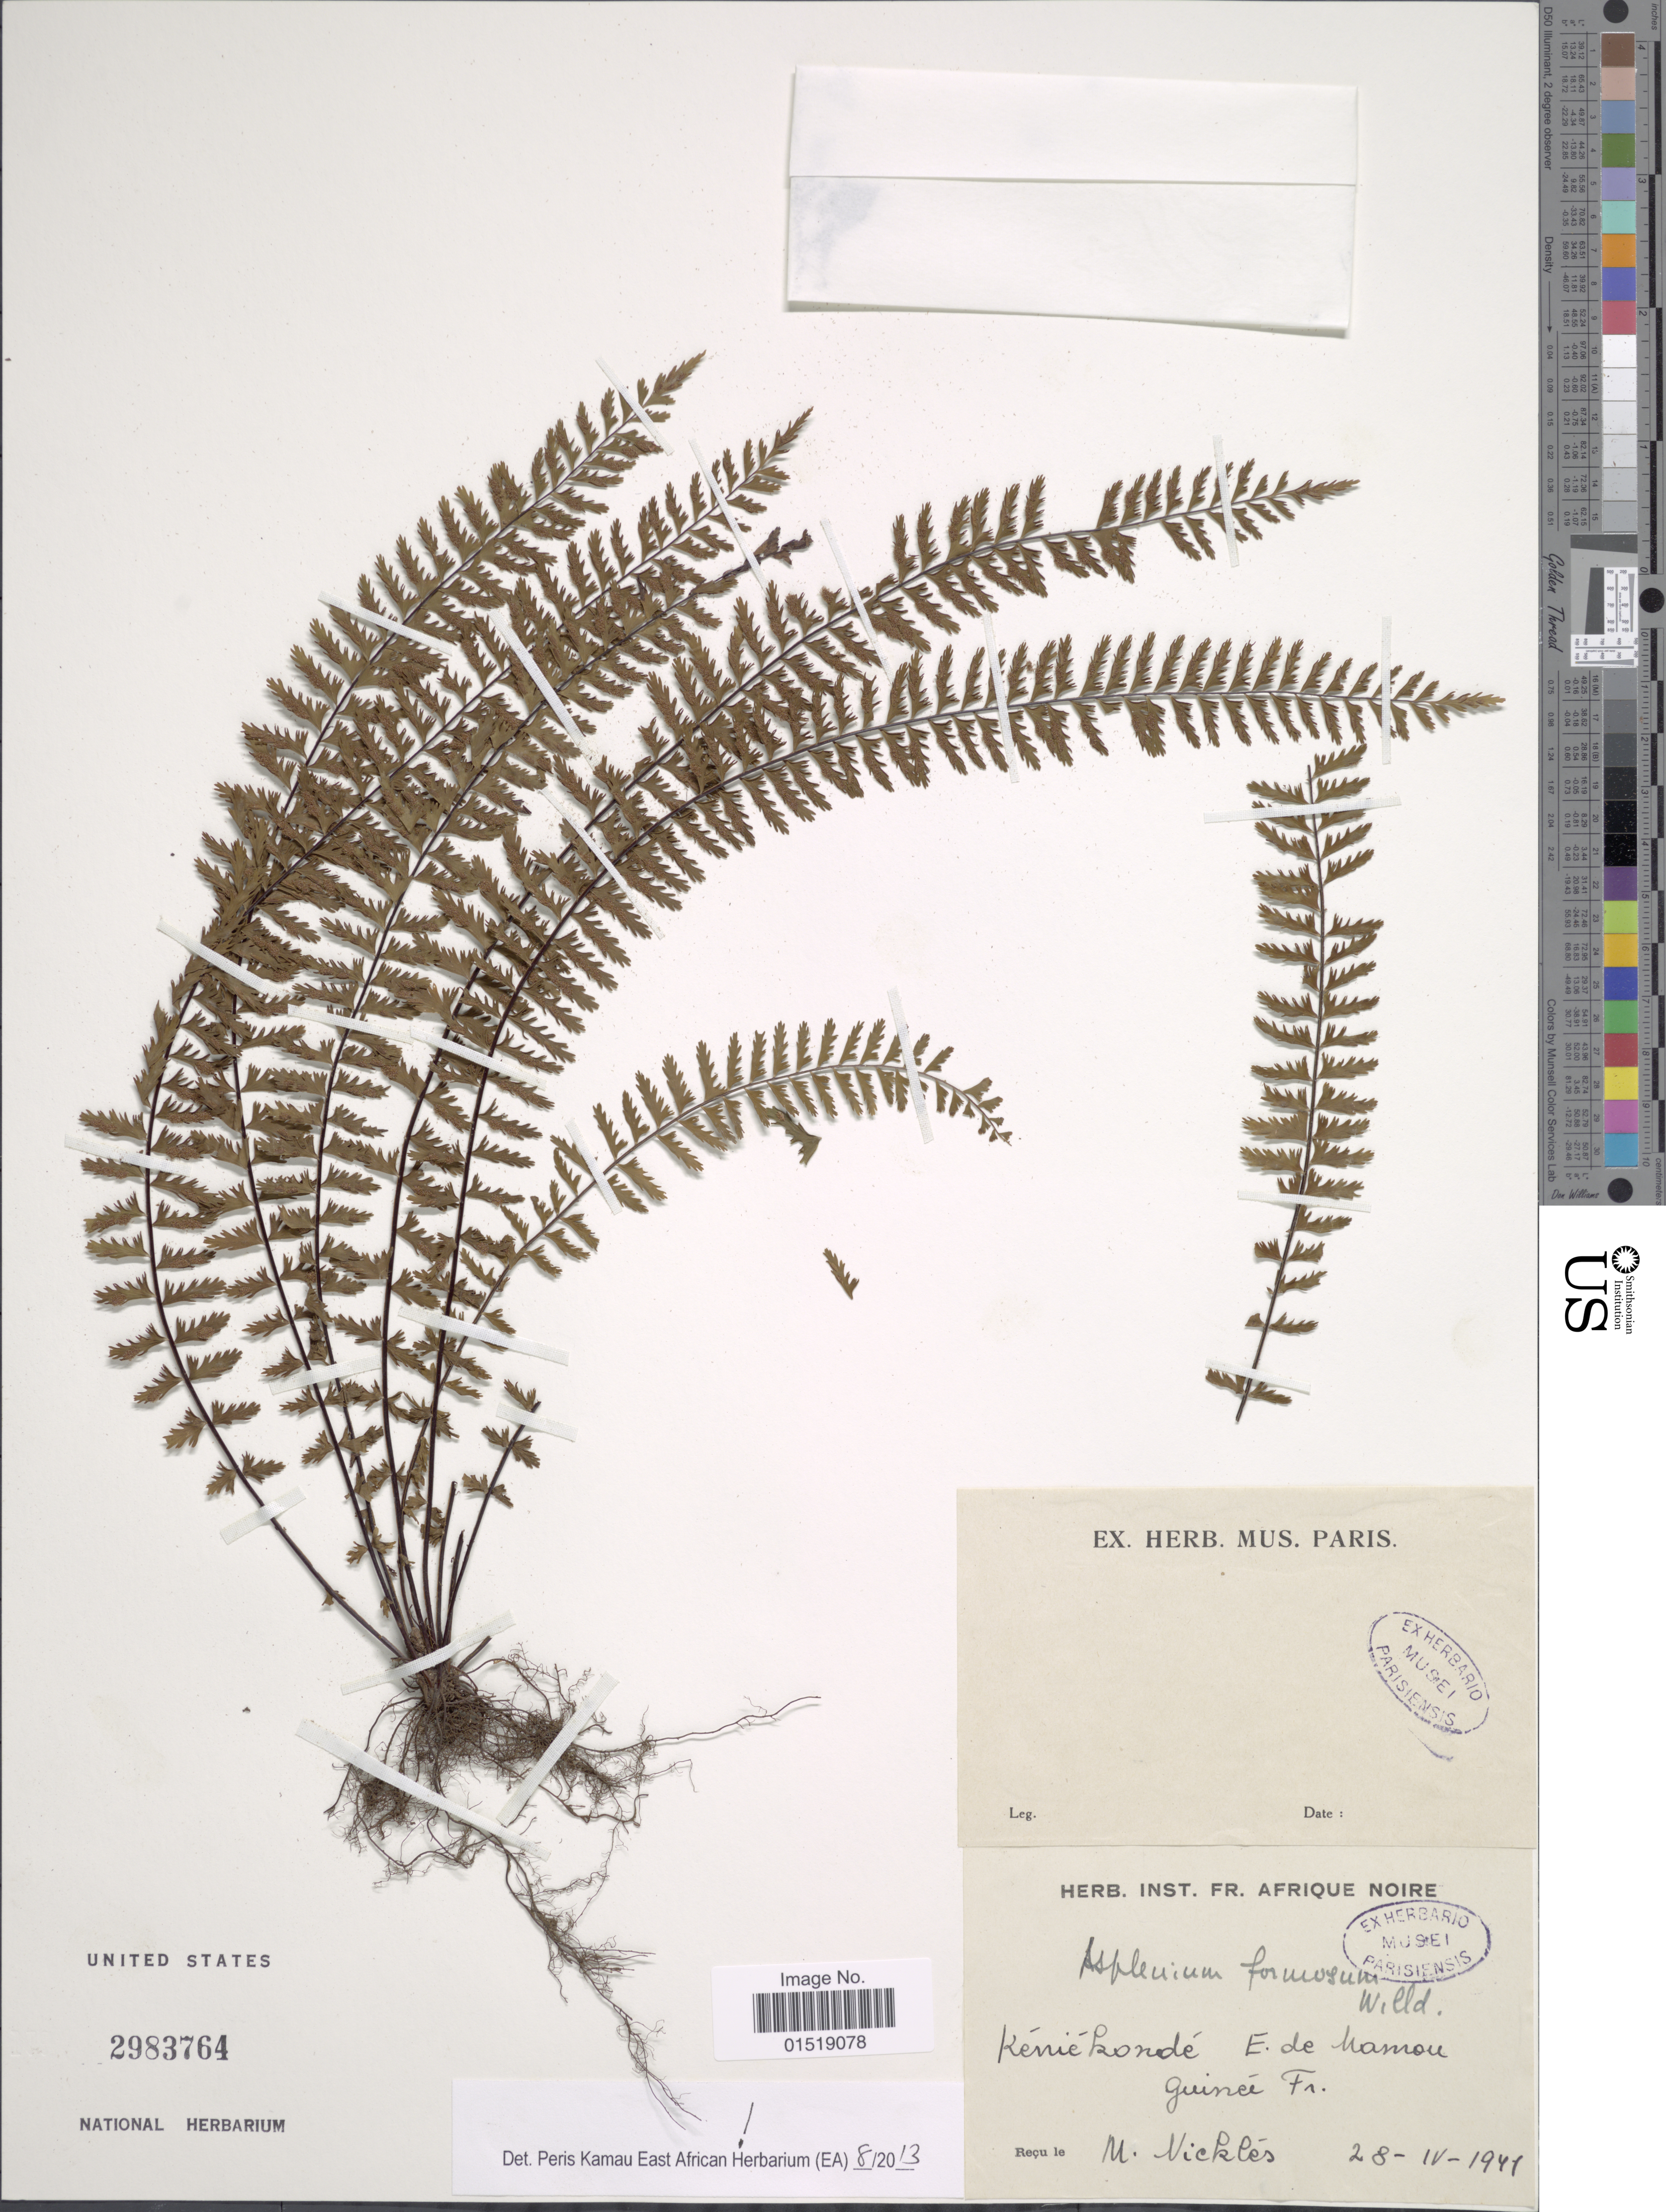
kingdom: Plantae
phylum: Tracheophyta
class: Polypodiopsida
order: Polypodiales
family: Aspleniaceae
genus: Asplenium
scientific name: Asplenium formosum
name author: Willd.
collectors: M. Nickles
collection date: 1941-04-28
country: Guinea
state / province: Mamou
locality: Kéniékondé E. de Namou Guinée Fr. [interpreted]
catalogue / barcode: US 2983764